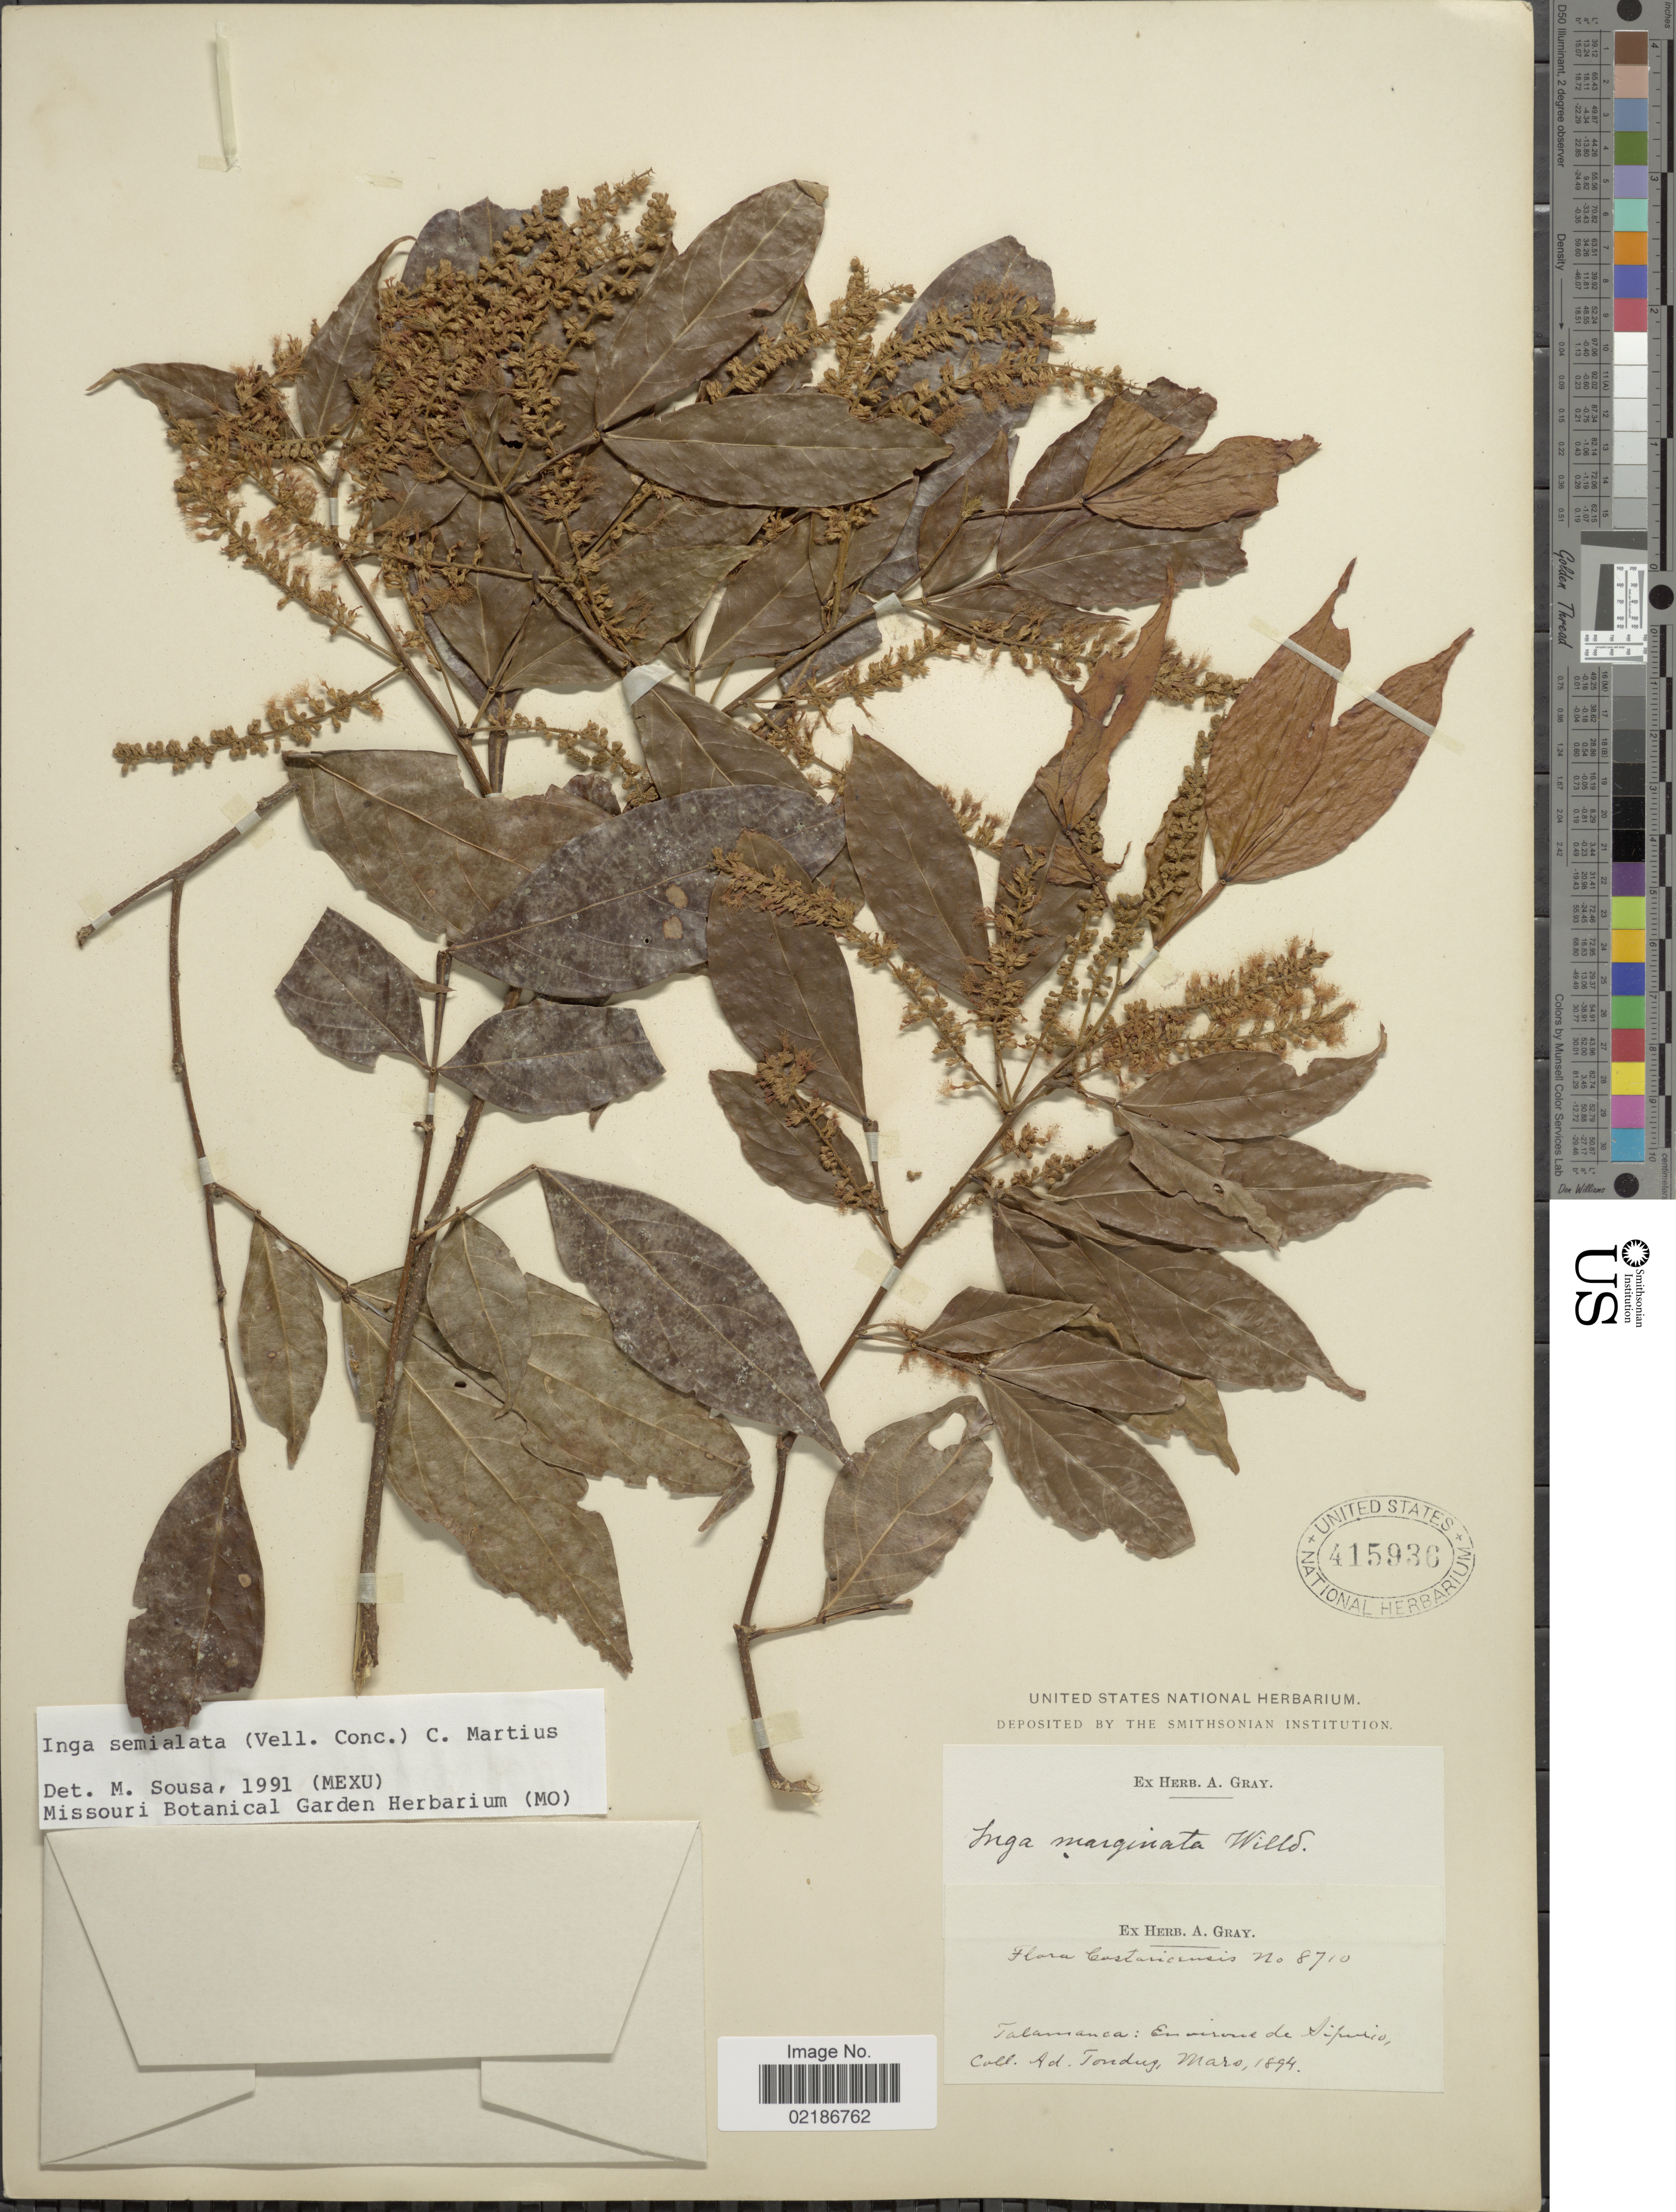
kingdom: Plantae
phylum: Tracheophyta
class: Magnoliopsida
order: Fabales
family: Fabaceae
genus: Inga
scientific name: Inga marginata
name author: Willd.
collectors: A. Tonduz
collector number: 8710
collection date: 1894-03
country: Costa Rica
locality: Talamanca, environs de Sipurio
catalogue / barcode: US 415936